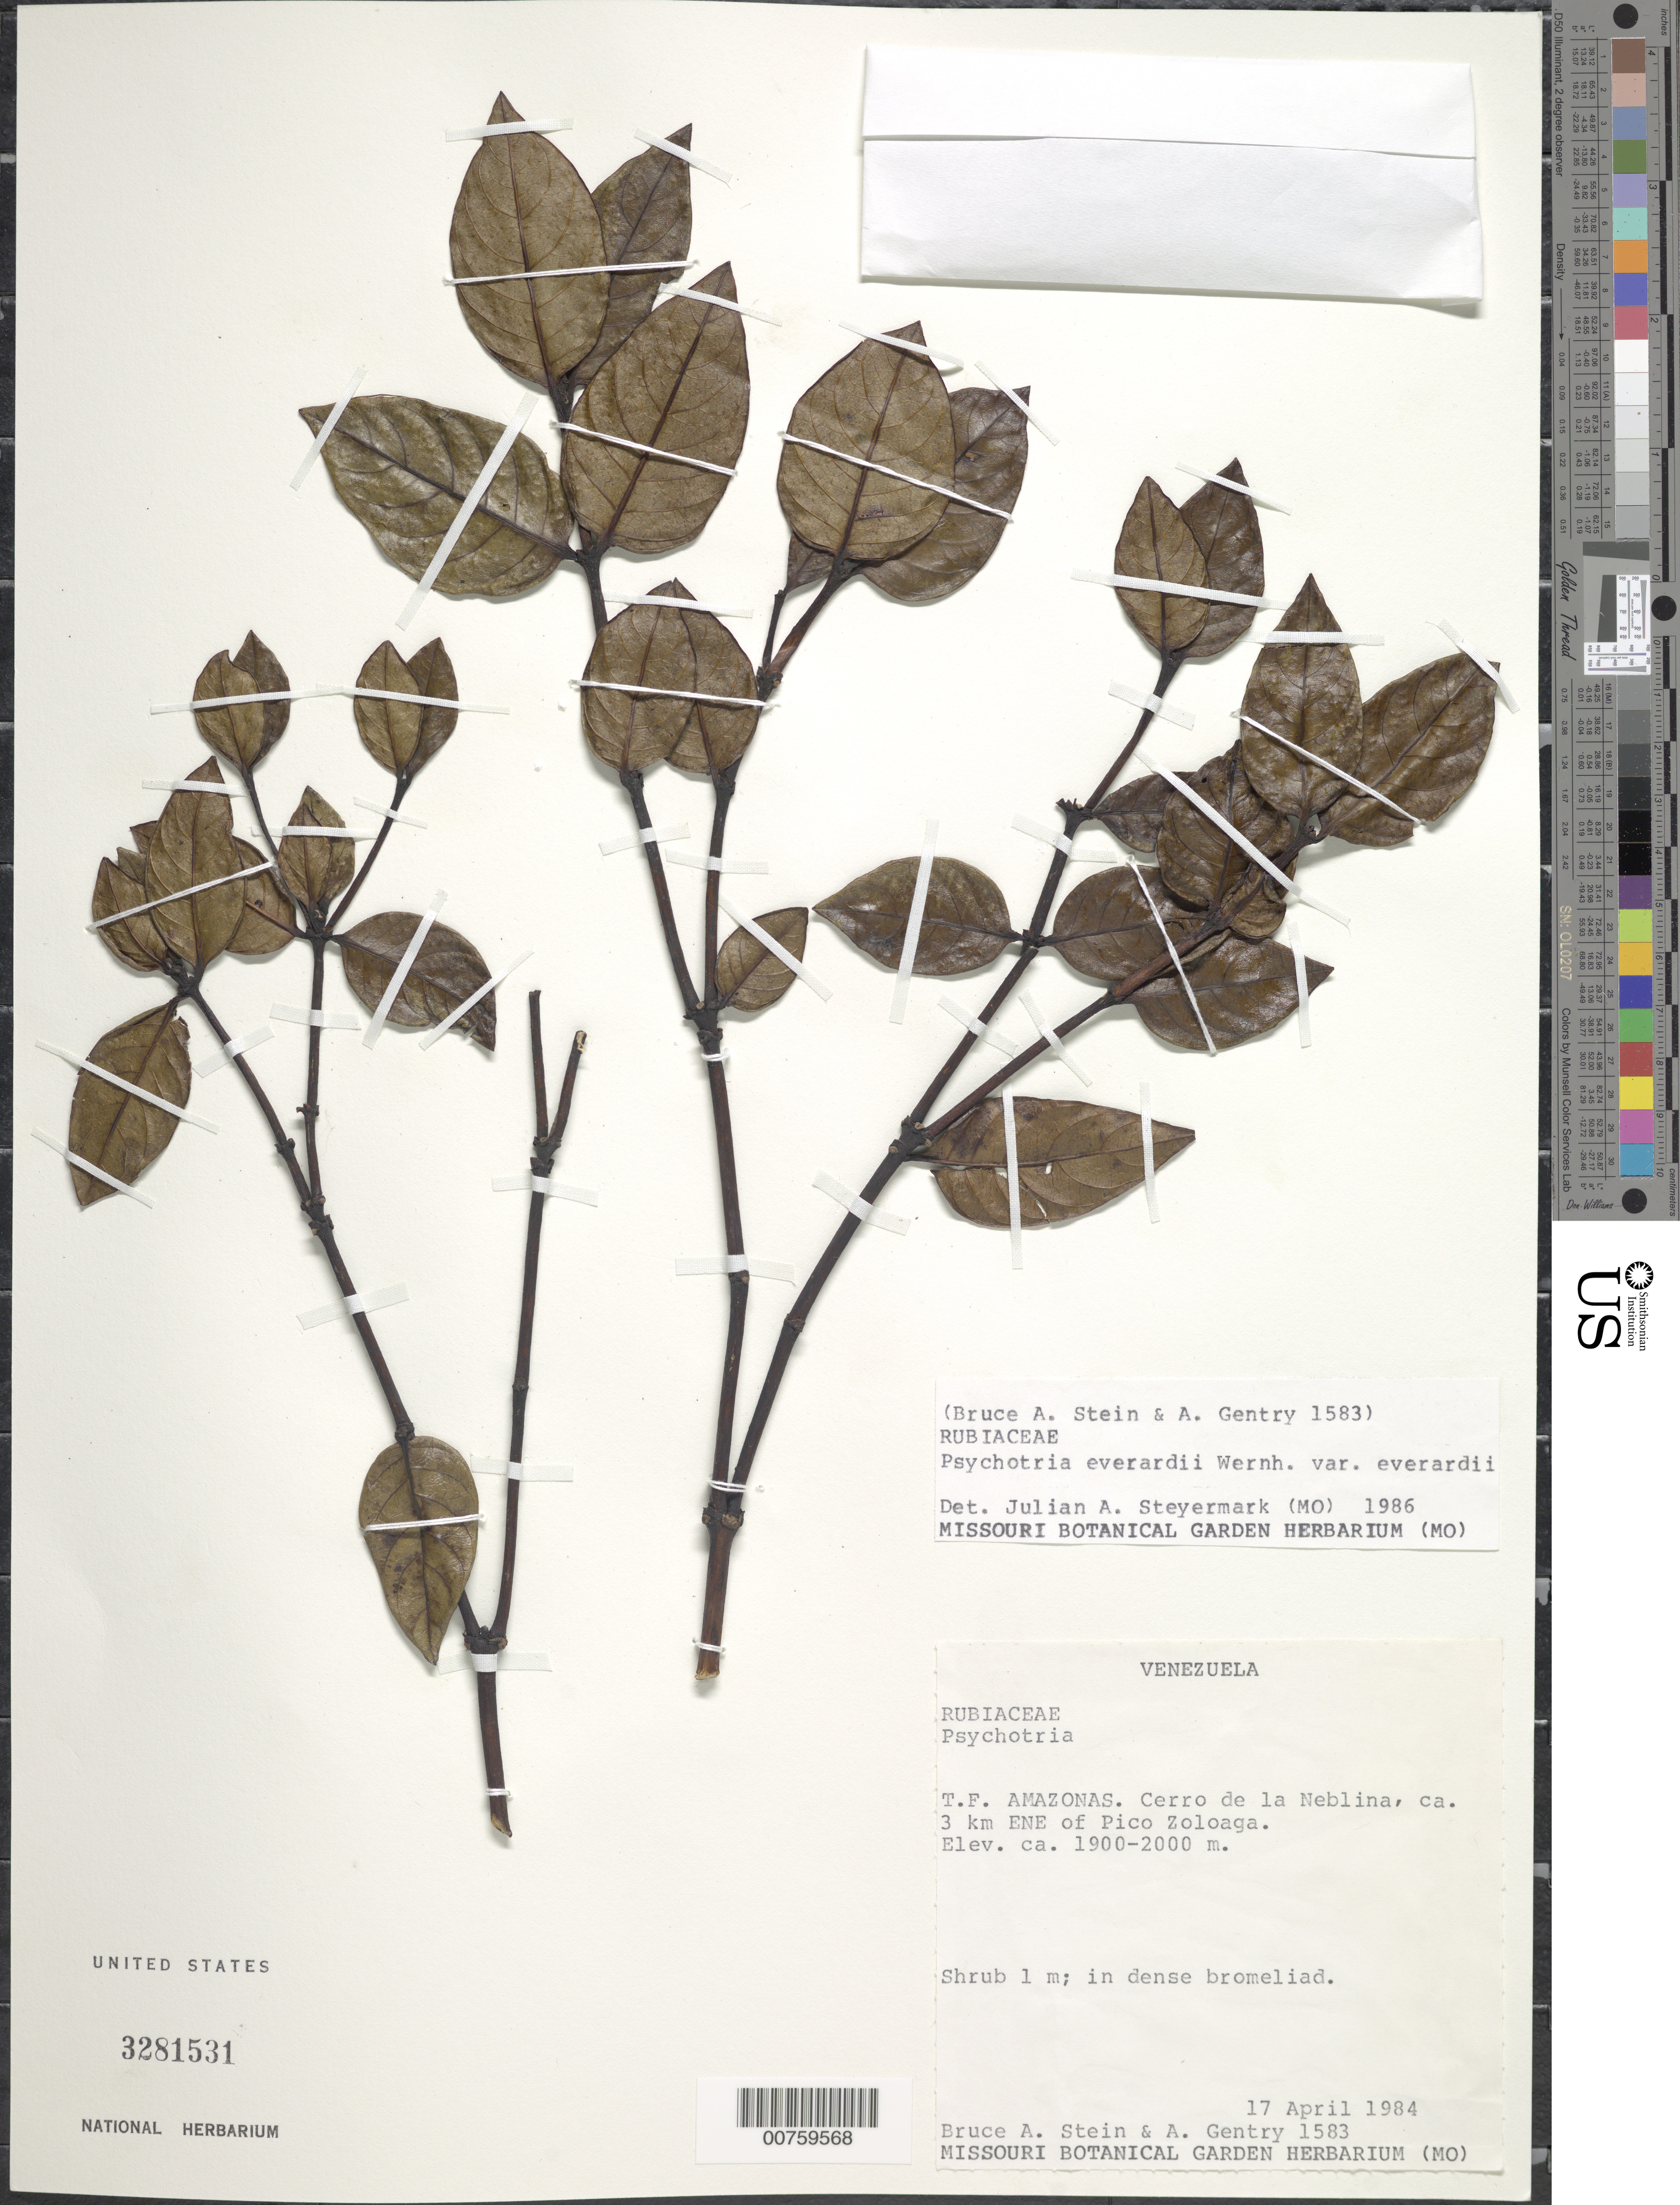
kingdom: Plantae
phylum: Tracheophyta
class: Magnoliopsida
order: Gentianales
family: Rubiaceae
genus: Psychotria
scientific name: Psychotria everardii var. everardii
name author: Wernham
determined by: Steyermark, Julian A., (VEN)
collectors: B. A. Stein & A. H. Gentry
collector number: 1583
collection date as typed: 17-Apr-84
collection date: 1984-04-17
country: Venezuela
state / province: Amazonas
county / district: Río Negro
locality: Cerro de la Neblina, ca 3 km ENE of Pico Zuloaga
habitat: Dense bromeliad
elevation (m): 1900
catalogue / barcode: US 3281531